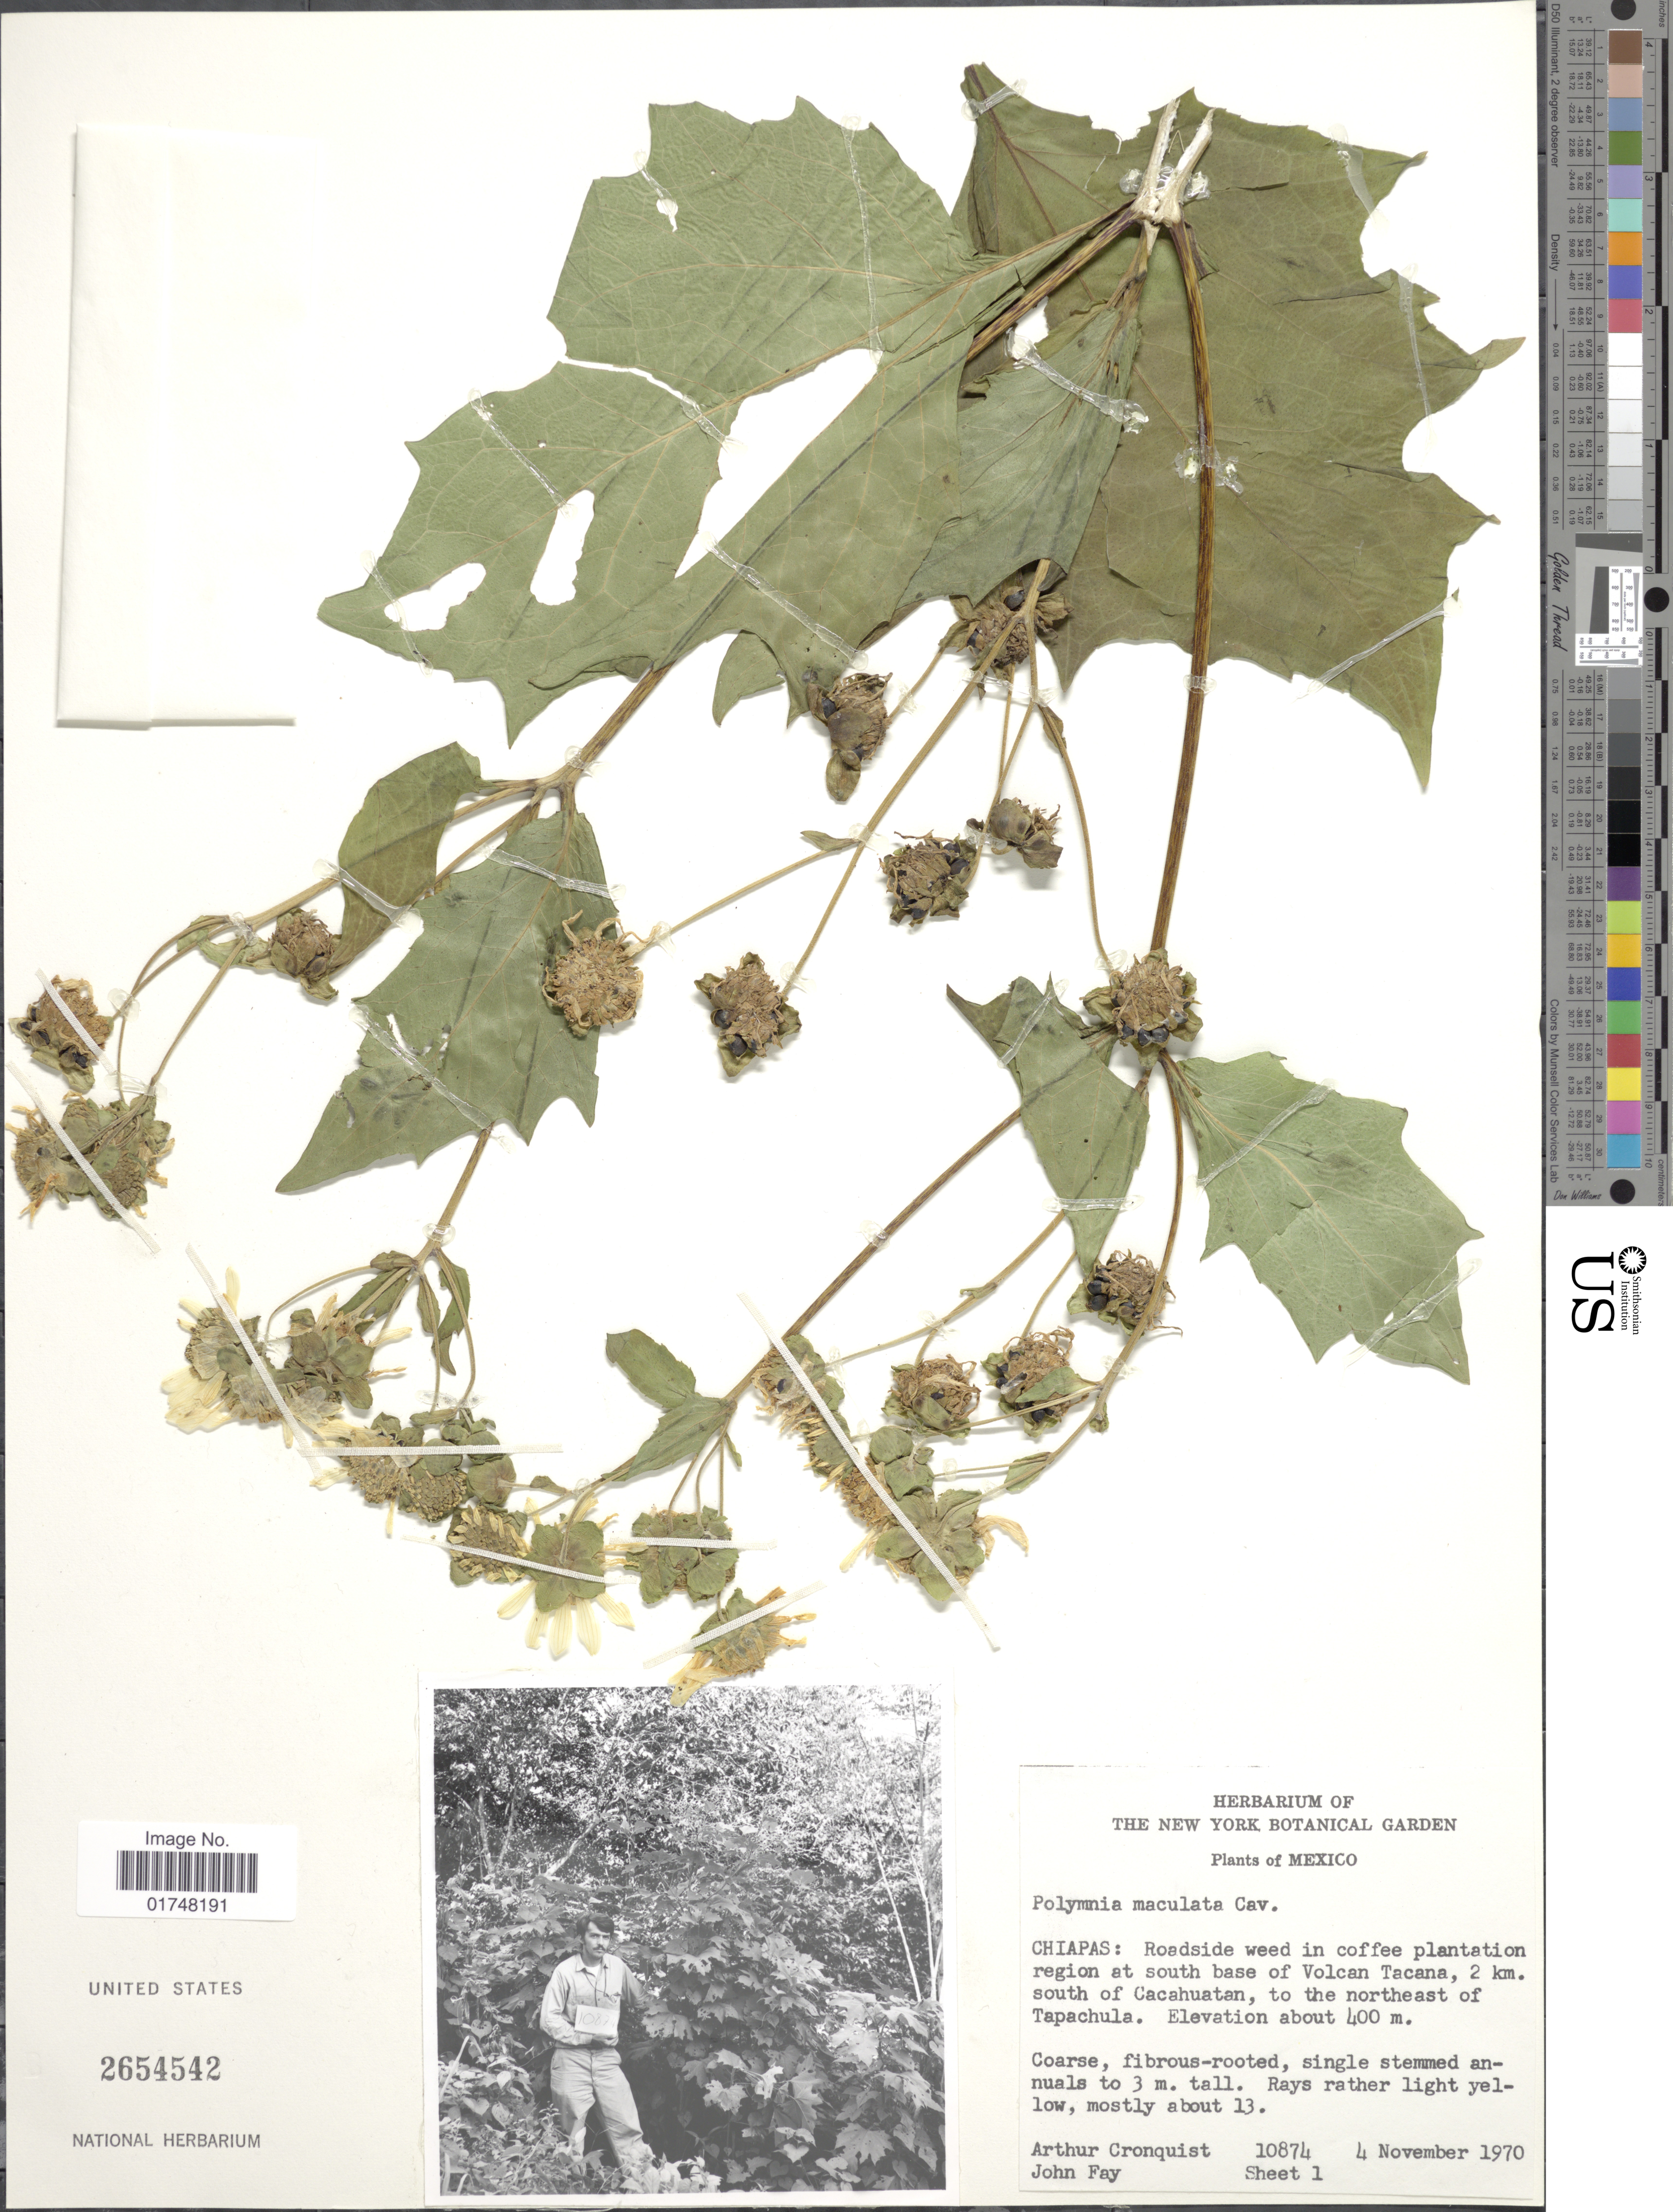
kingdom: Plantae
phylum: Tracheophyta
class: Magnoliopsida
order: Asterales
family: Asteraceae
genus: Smallanthus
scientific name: Smallanthus maculatus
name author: (Cav.) H. Rob.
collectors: A. J. Cronquist & J. Fay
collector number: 10874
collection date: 1970-11-04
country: Mexico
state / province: Chiapas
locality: Region at south base of Volcan Tacana, 2 km. south of Cacahuatan, to the northeast of Tapachula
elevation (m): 400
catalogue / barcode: US 2654542